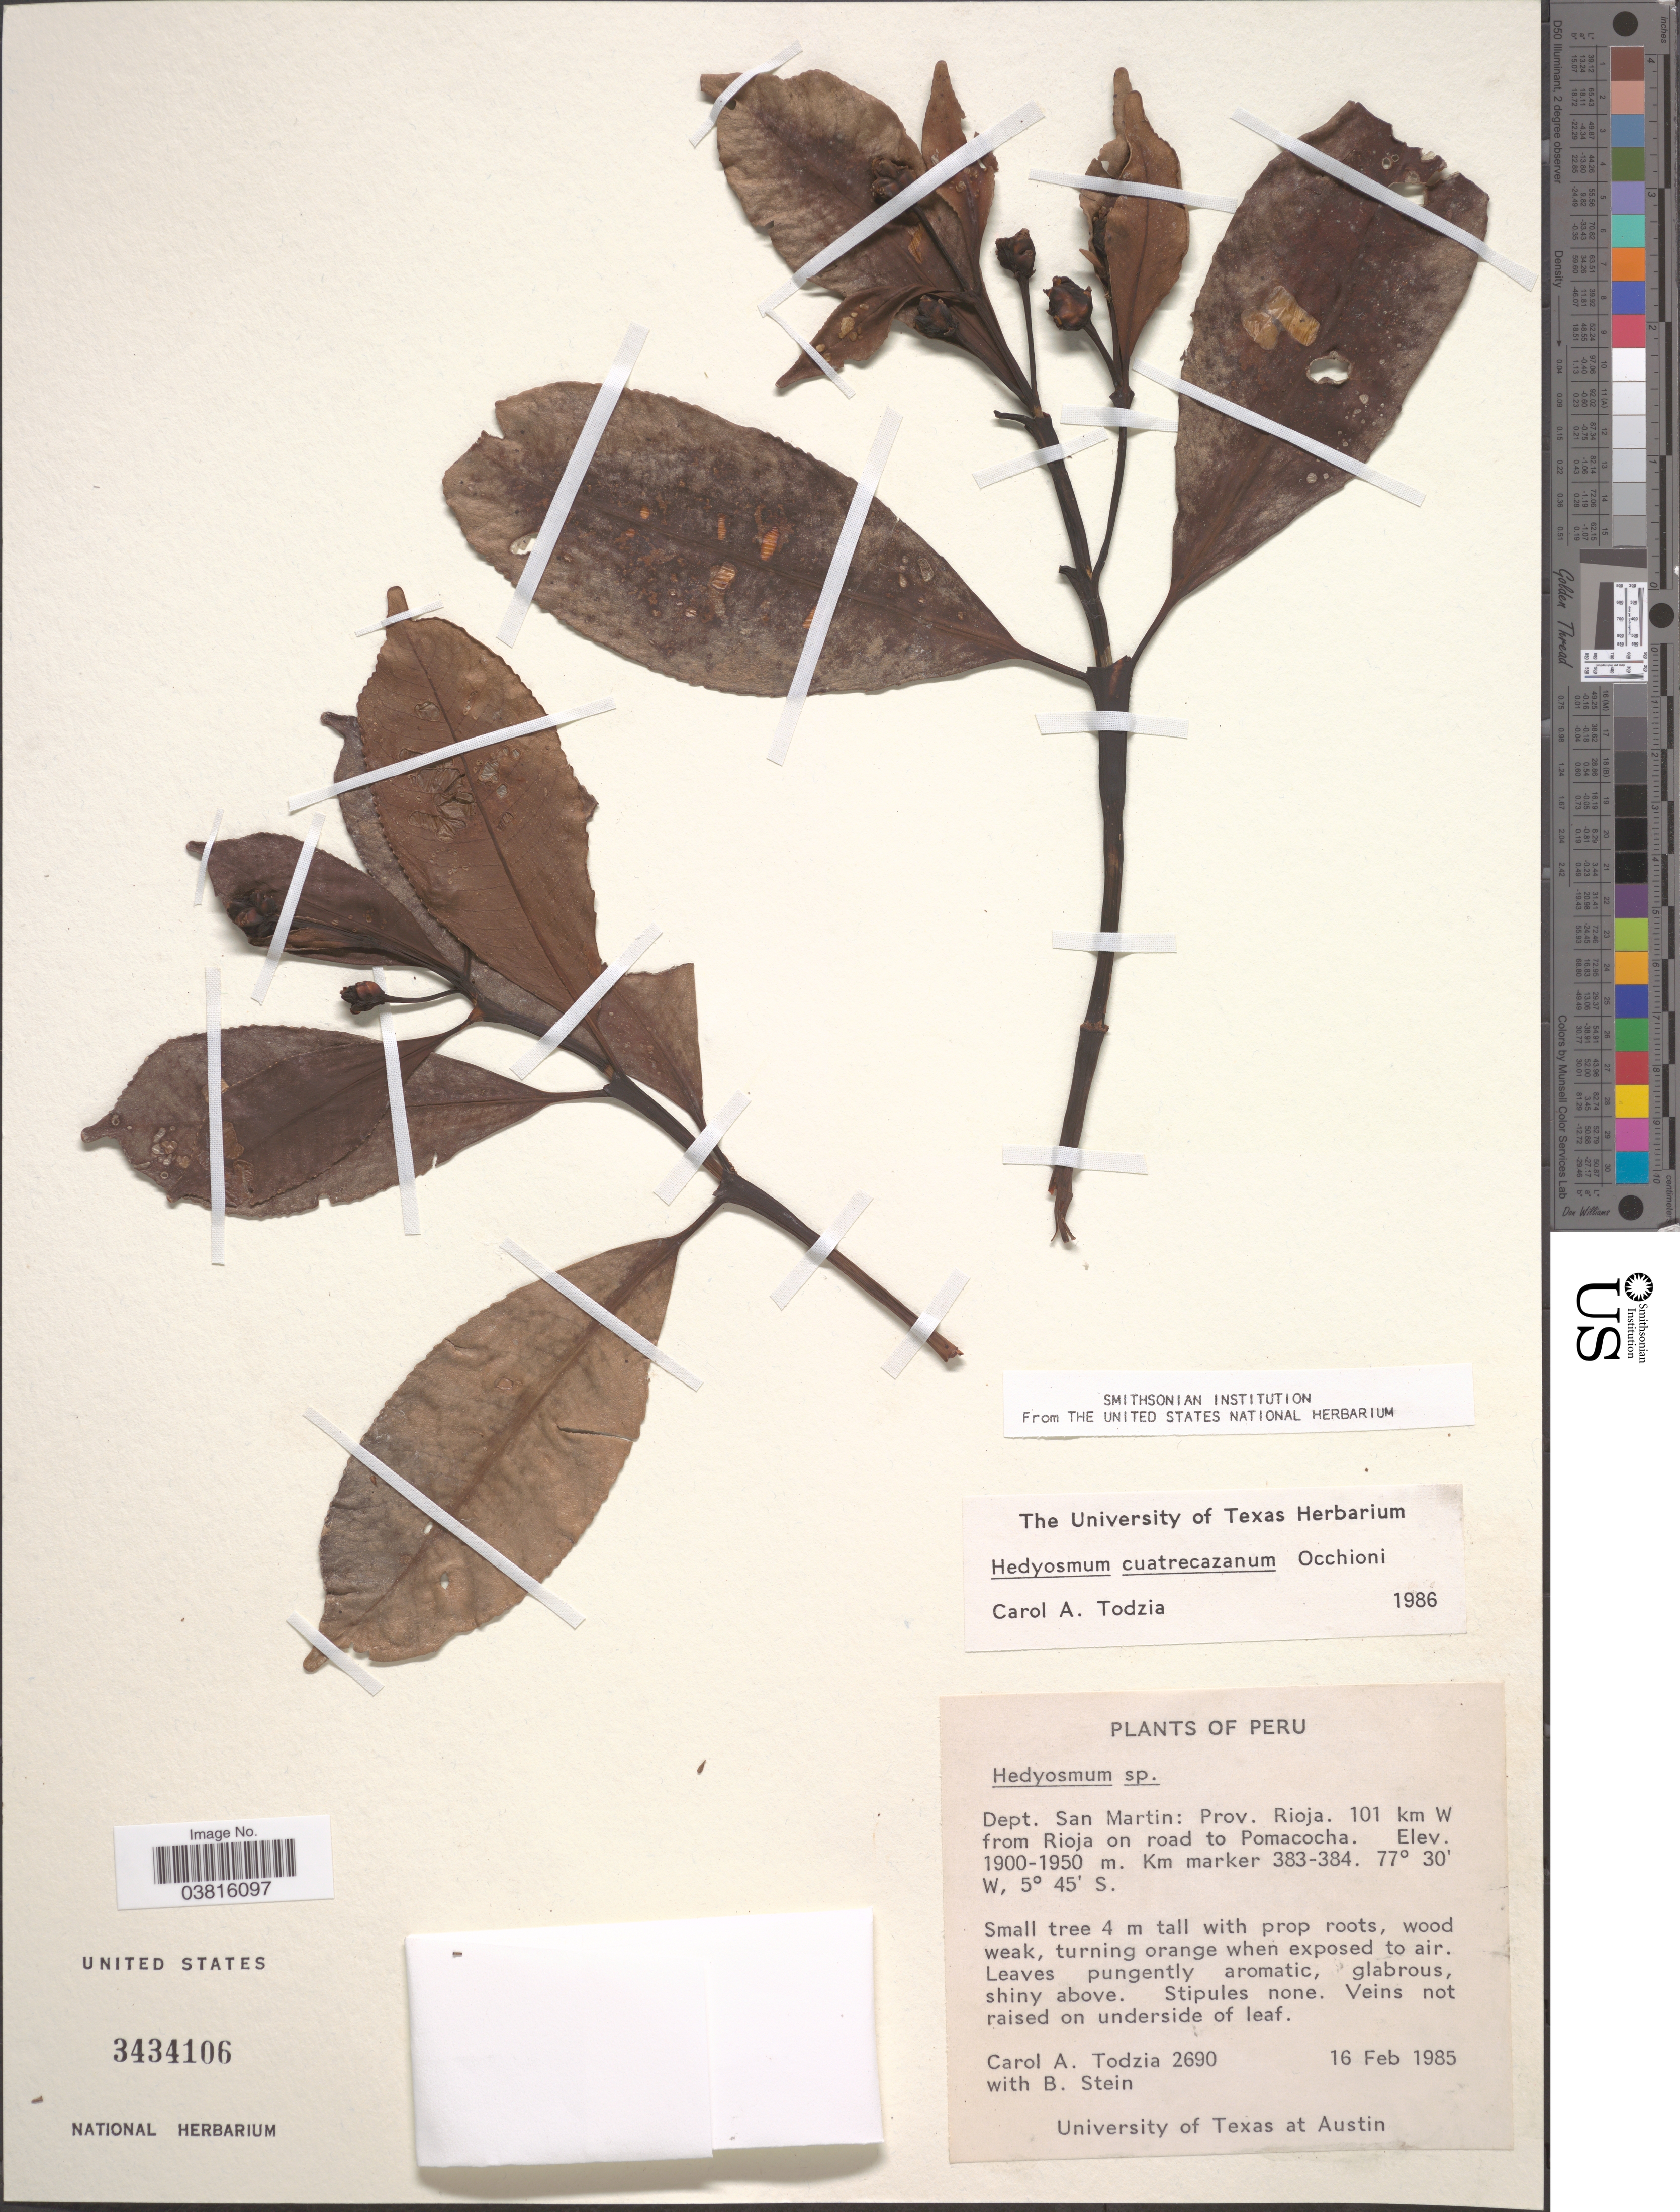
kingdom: Plantae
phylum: Tracheophyta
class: Magnoliopsida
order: Chloranthales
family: Chloranthaceae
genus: Hedyosmum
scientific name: Hedyosmum cuatrecazanum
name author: Occhioni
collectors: C. A. Todzia & B. Stein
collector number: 2690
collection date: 1985-02-16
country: Peru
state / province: San Martín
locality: Dept. San Martin: Prov. Rioja. 101 km W from Rioja on road to Pomacocha. Km marker 383-384.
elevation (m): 1900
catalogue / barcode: US 3434106